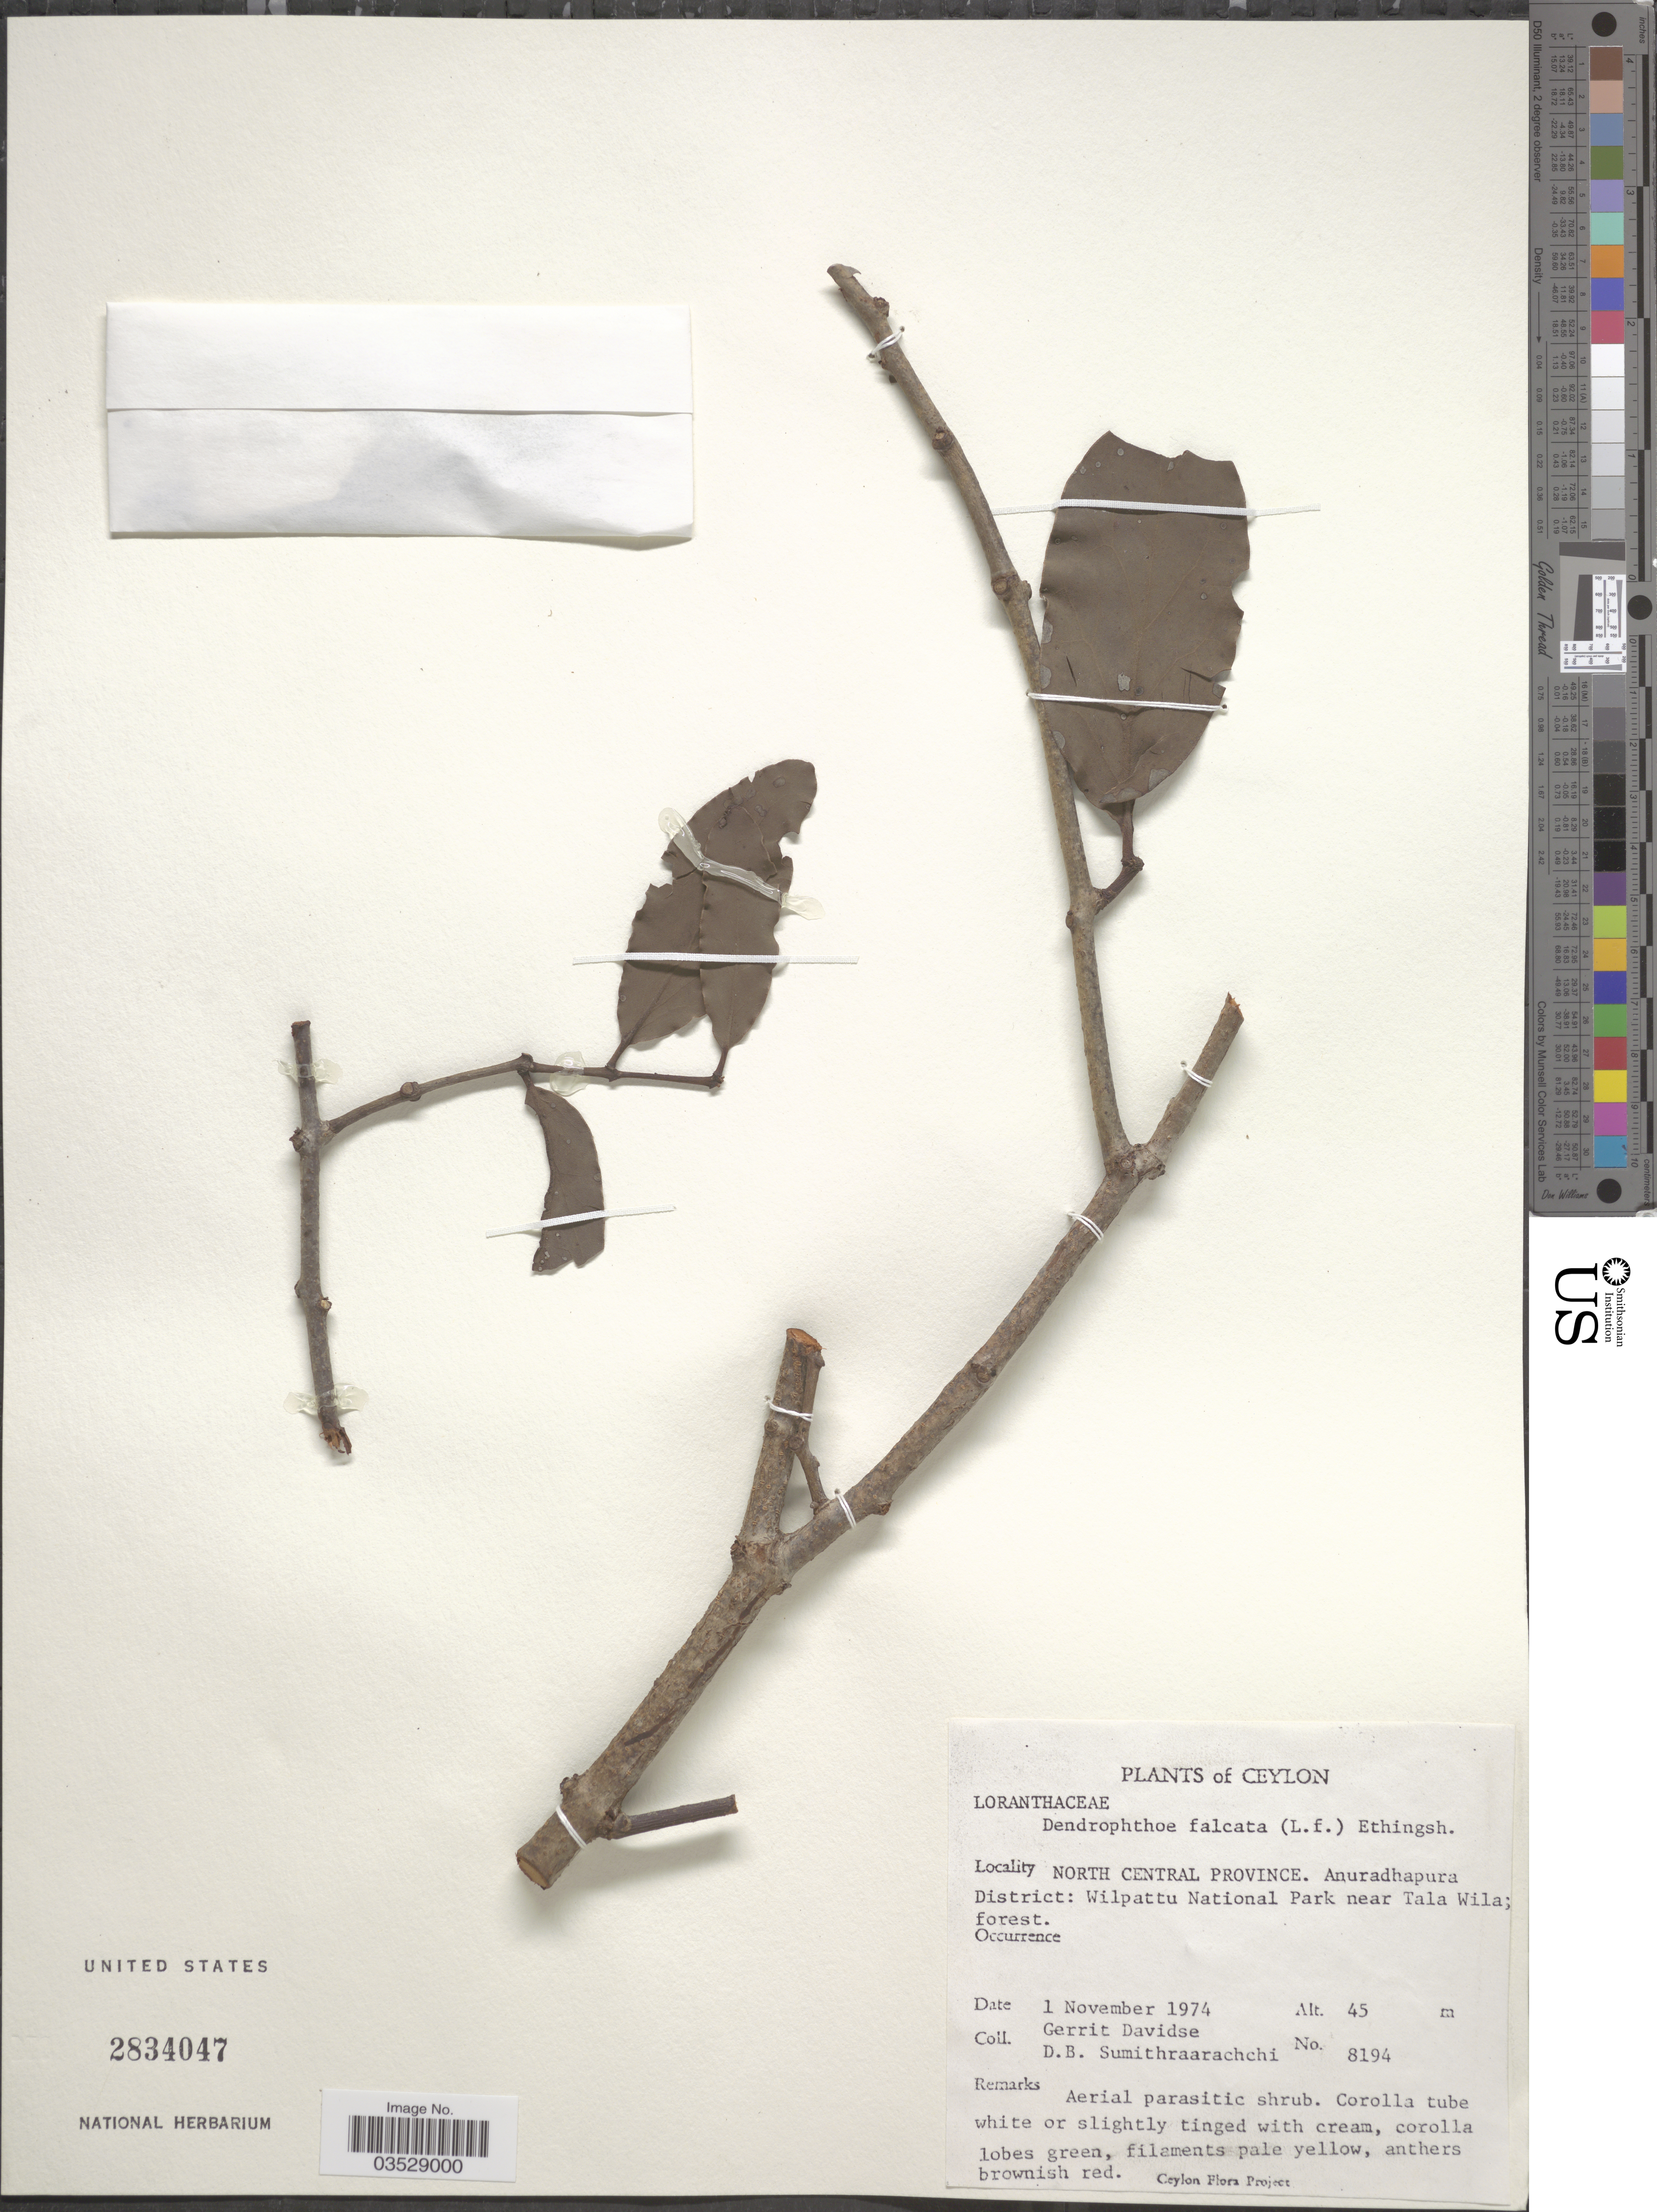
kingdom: Plantae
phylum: Tracheophyta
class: Magnoliopsida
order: Santalales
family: Loranthaceae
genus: Dendrophthoe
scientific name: Dendrophthoe falcata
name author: (L. f.) Ettingsh.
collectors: G. Davidse & D. B. Sumithraarachchi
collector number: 8194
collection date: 1974-11-01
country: Sri Lanka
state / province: North Central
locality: Ceylon. Anuradhapura District: Wilpattu National Park near Tala Wila; forest.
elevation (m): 45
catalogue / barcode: US 2834047